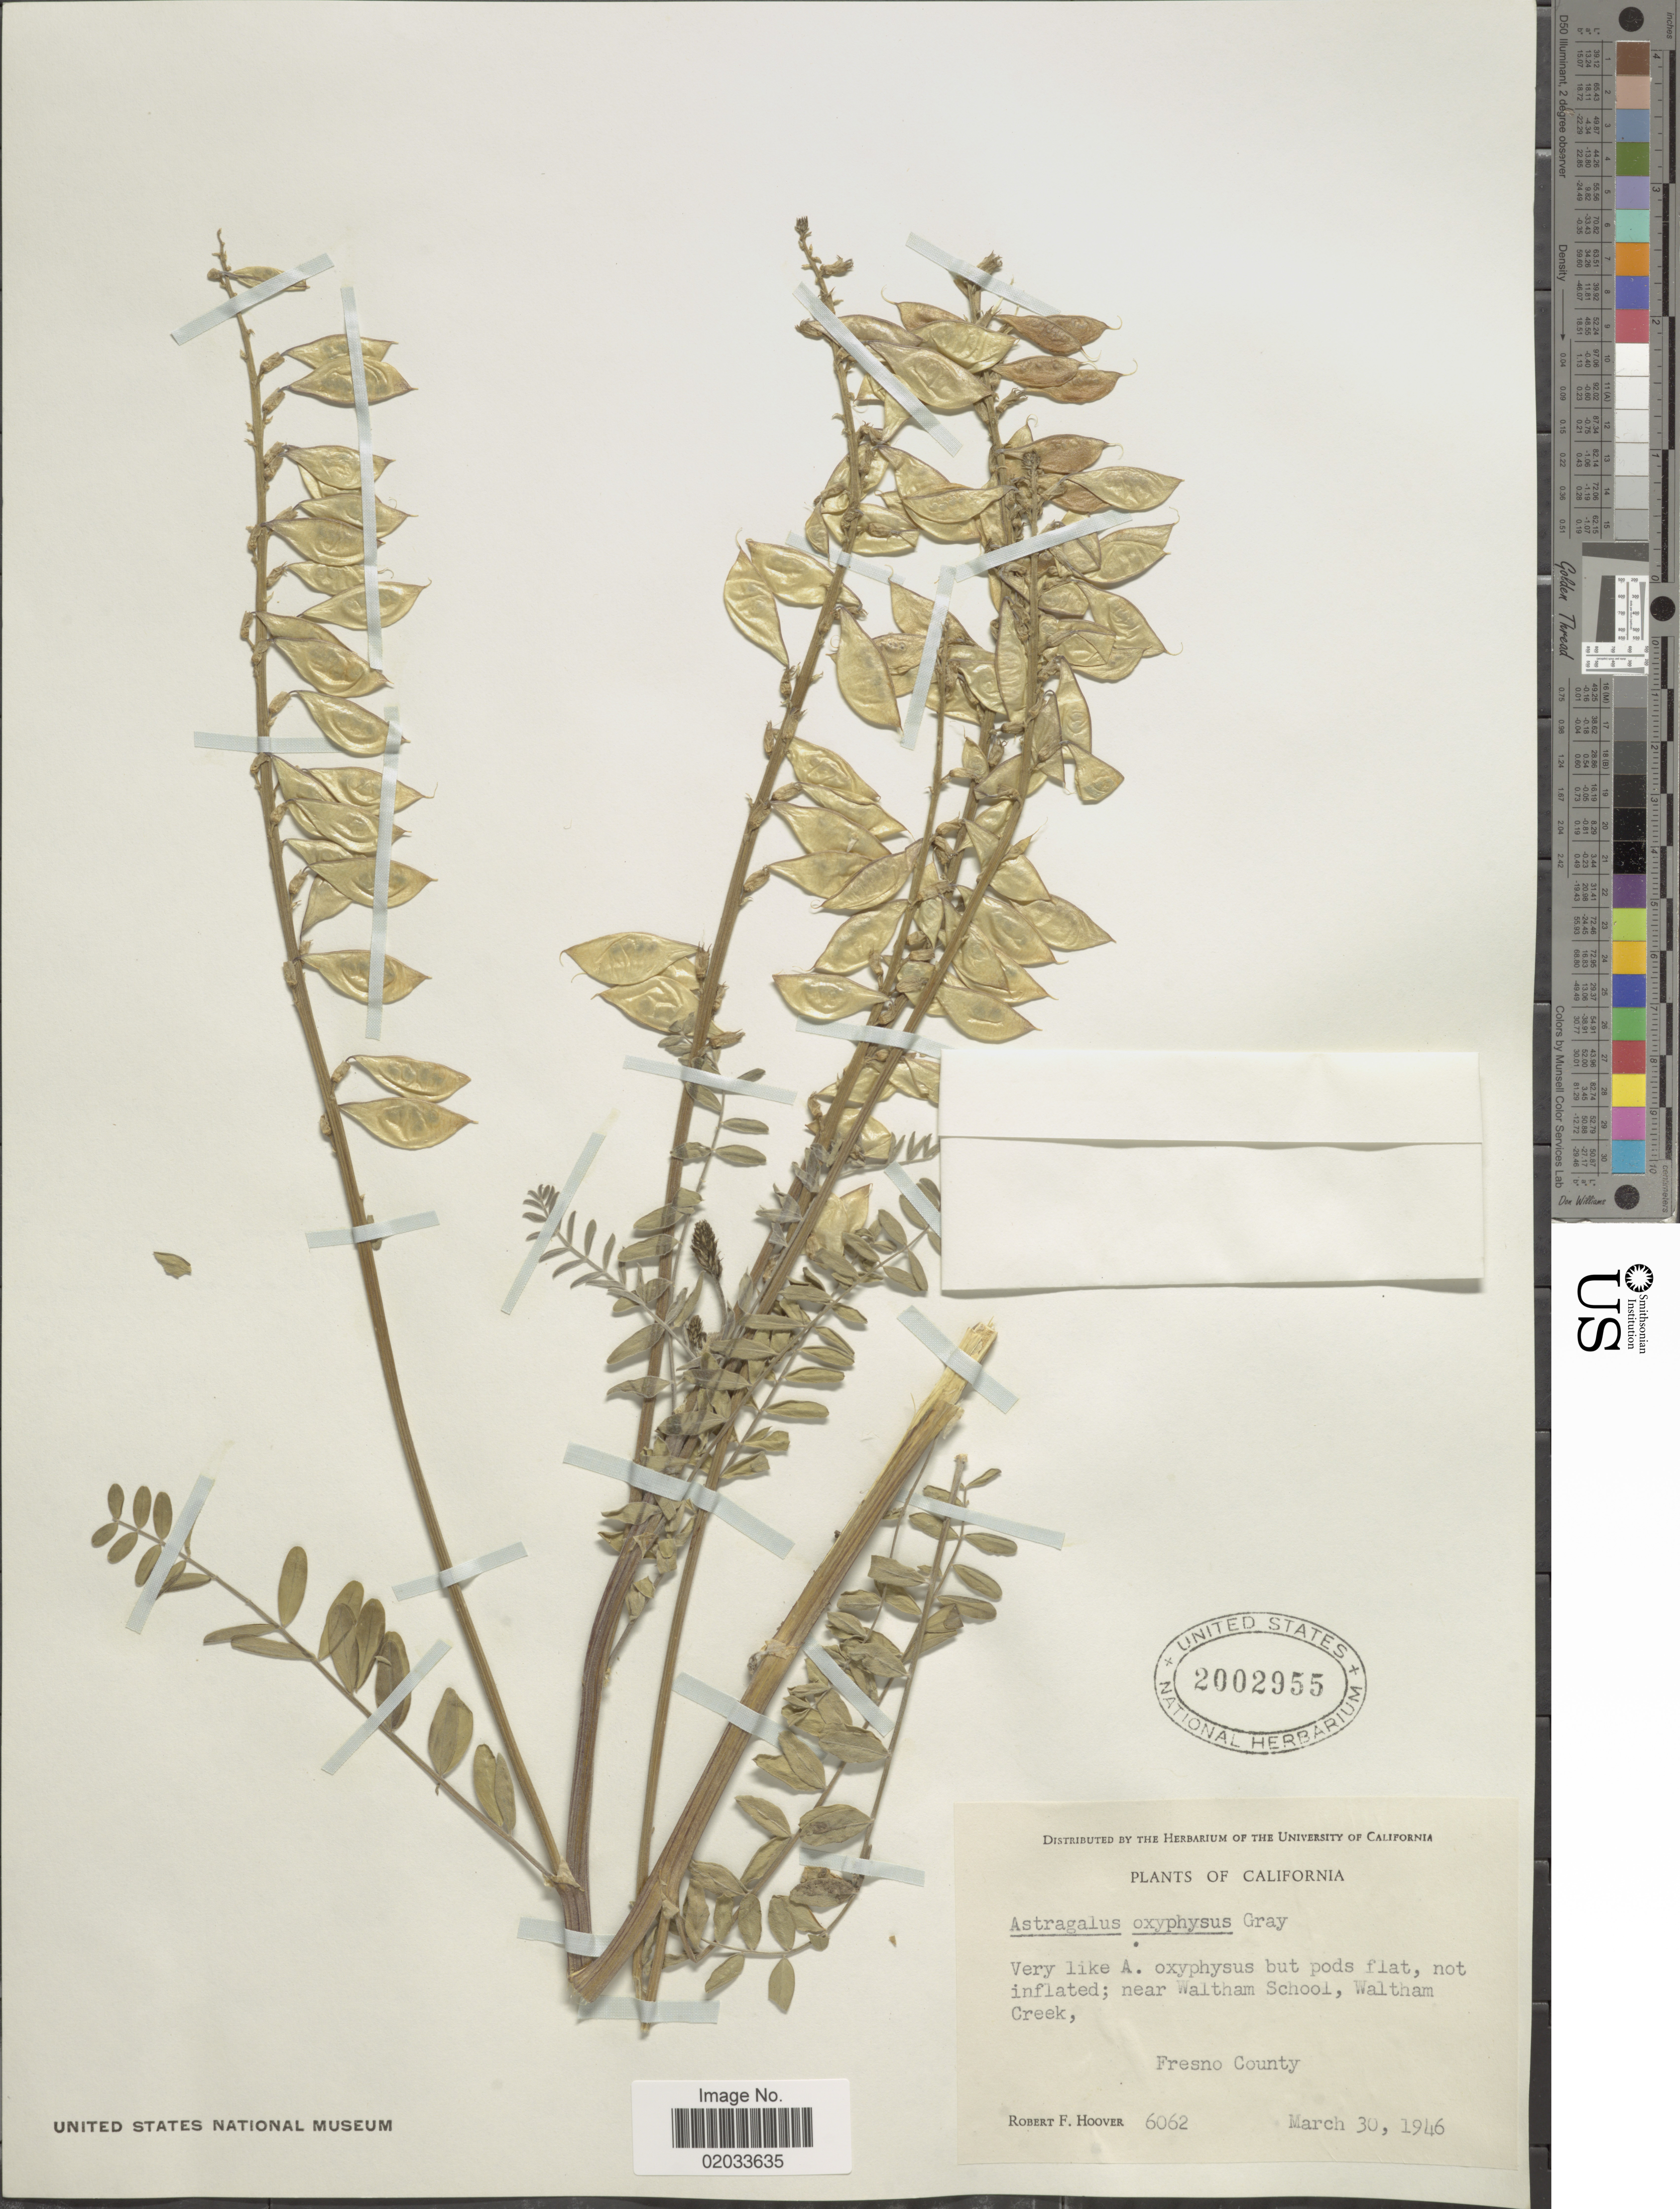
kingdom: Plantae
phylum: Tracheophyta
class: Magnoliopsida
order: Fabales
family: Fabaceae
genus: Astragalus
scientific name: Astragalus oxyphysus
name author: A. Gray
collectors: R. F. Hoover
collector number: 6062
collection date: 1946-03-30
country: United States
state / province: California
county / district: Fresno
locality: Near Waltham School, Waltham Cree, Fresno County.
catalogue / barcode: US 2002955